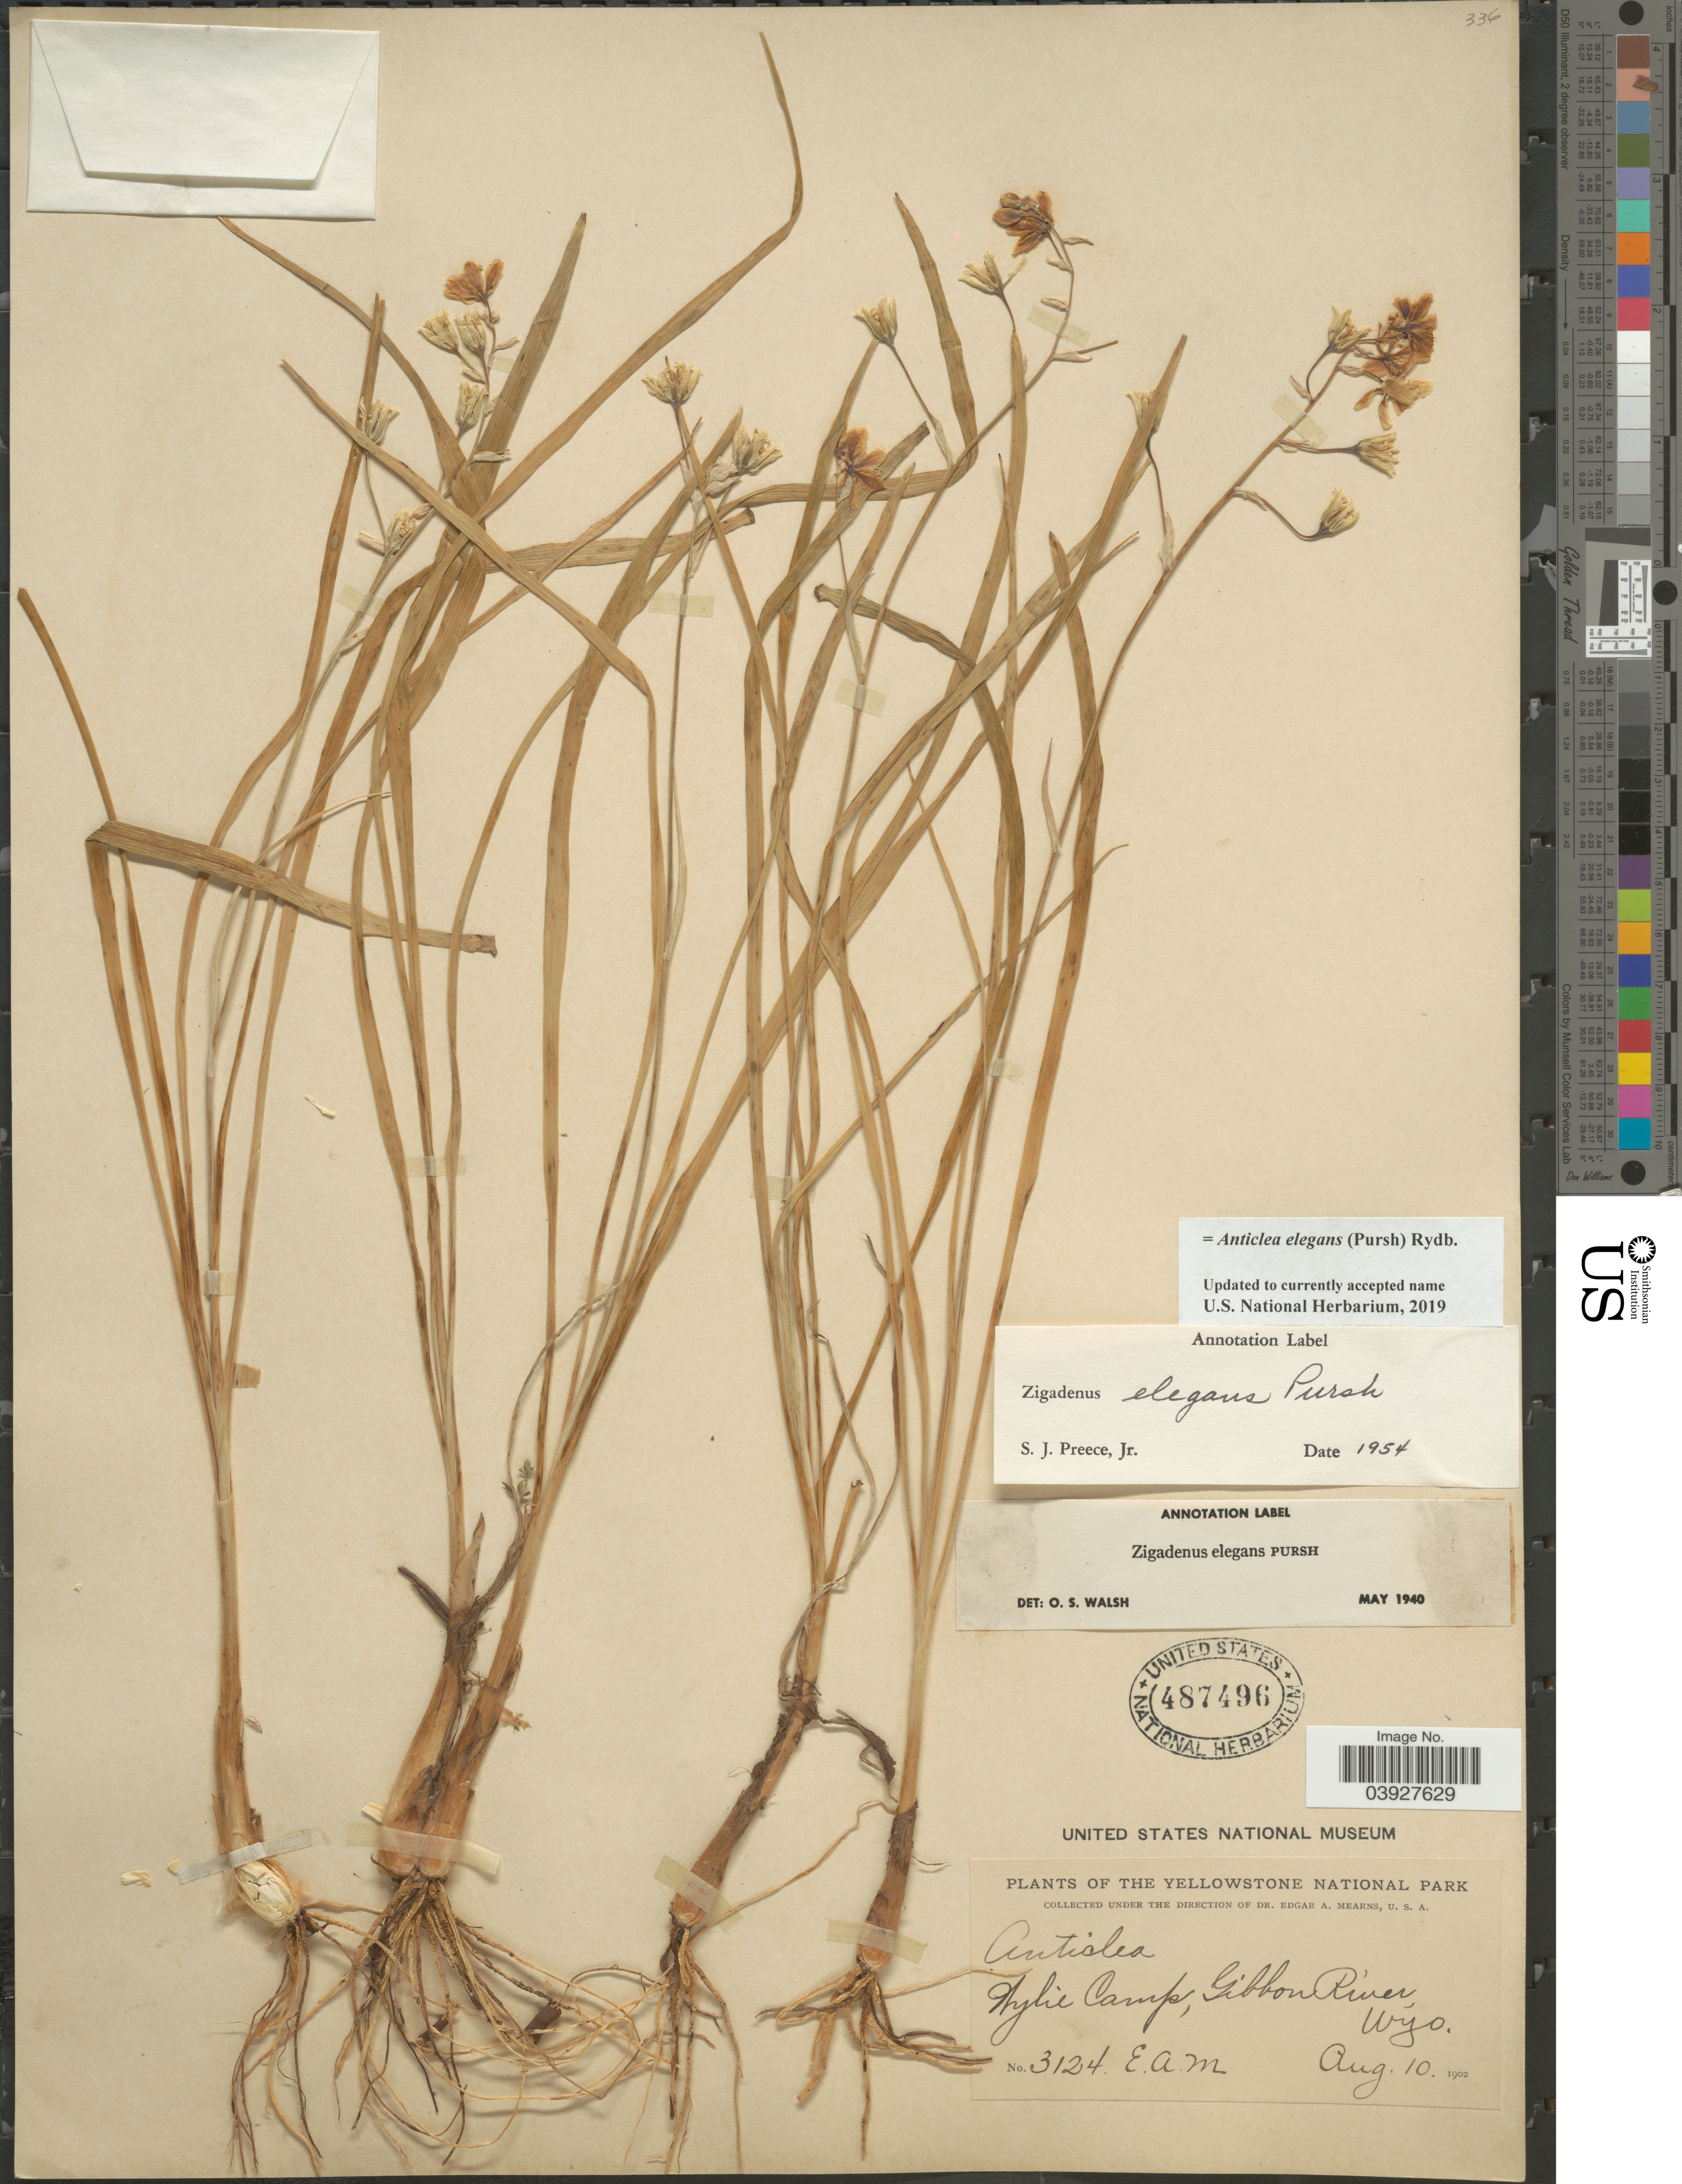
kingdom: Plantae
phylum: Tracheophyta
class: Liliopsida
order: Liliales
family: Melanthiaceae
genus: Anticlea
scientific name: Anticlea elegans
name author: (Pursh) Rydb.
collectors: E. A. Mearns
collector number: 3124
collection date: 1902-08-10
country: United States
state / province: Wyoming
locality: Yellowstone National Park. Wylie Camp, Gibbon River.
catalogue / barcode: US 487496